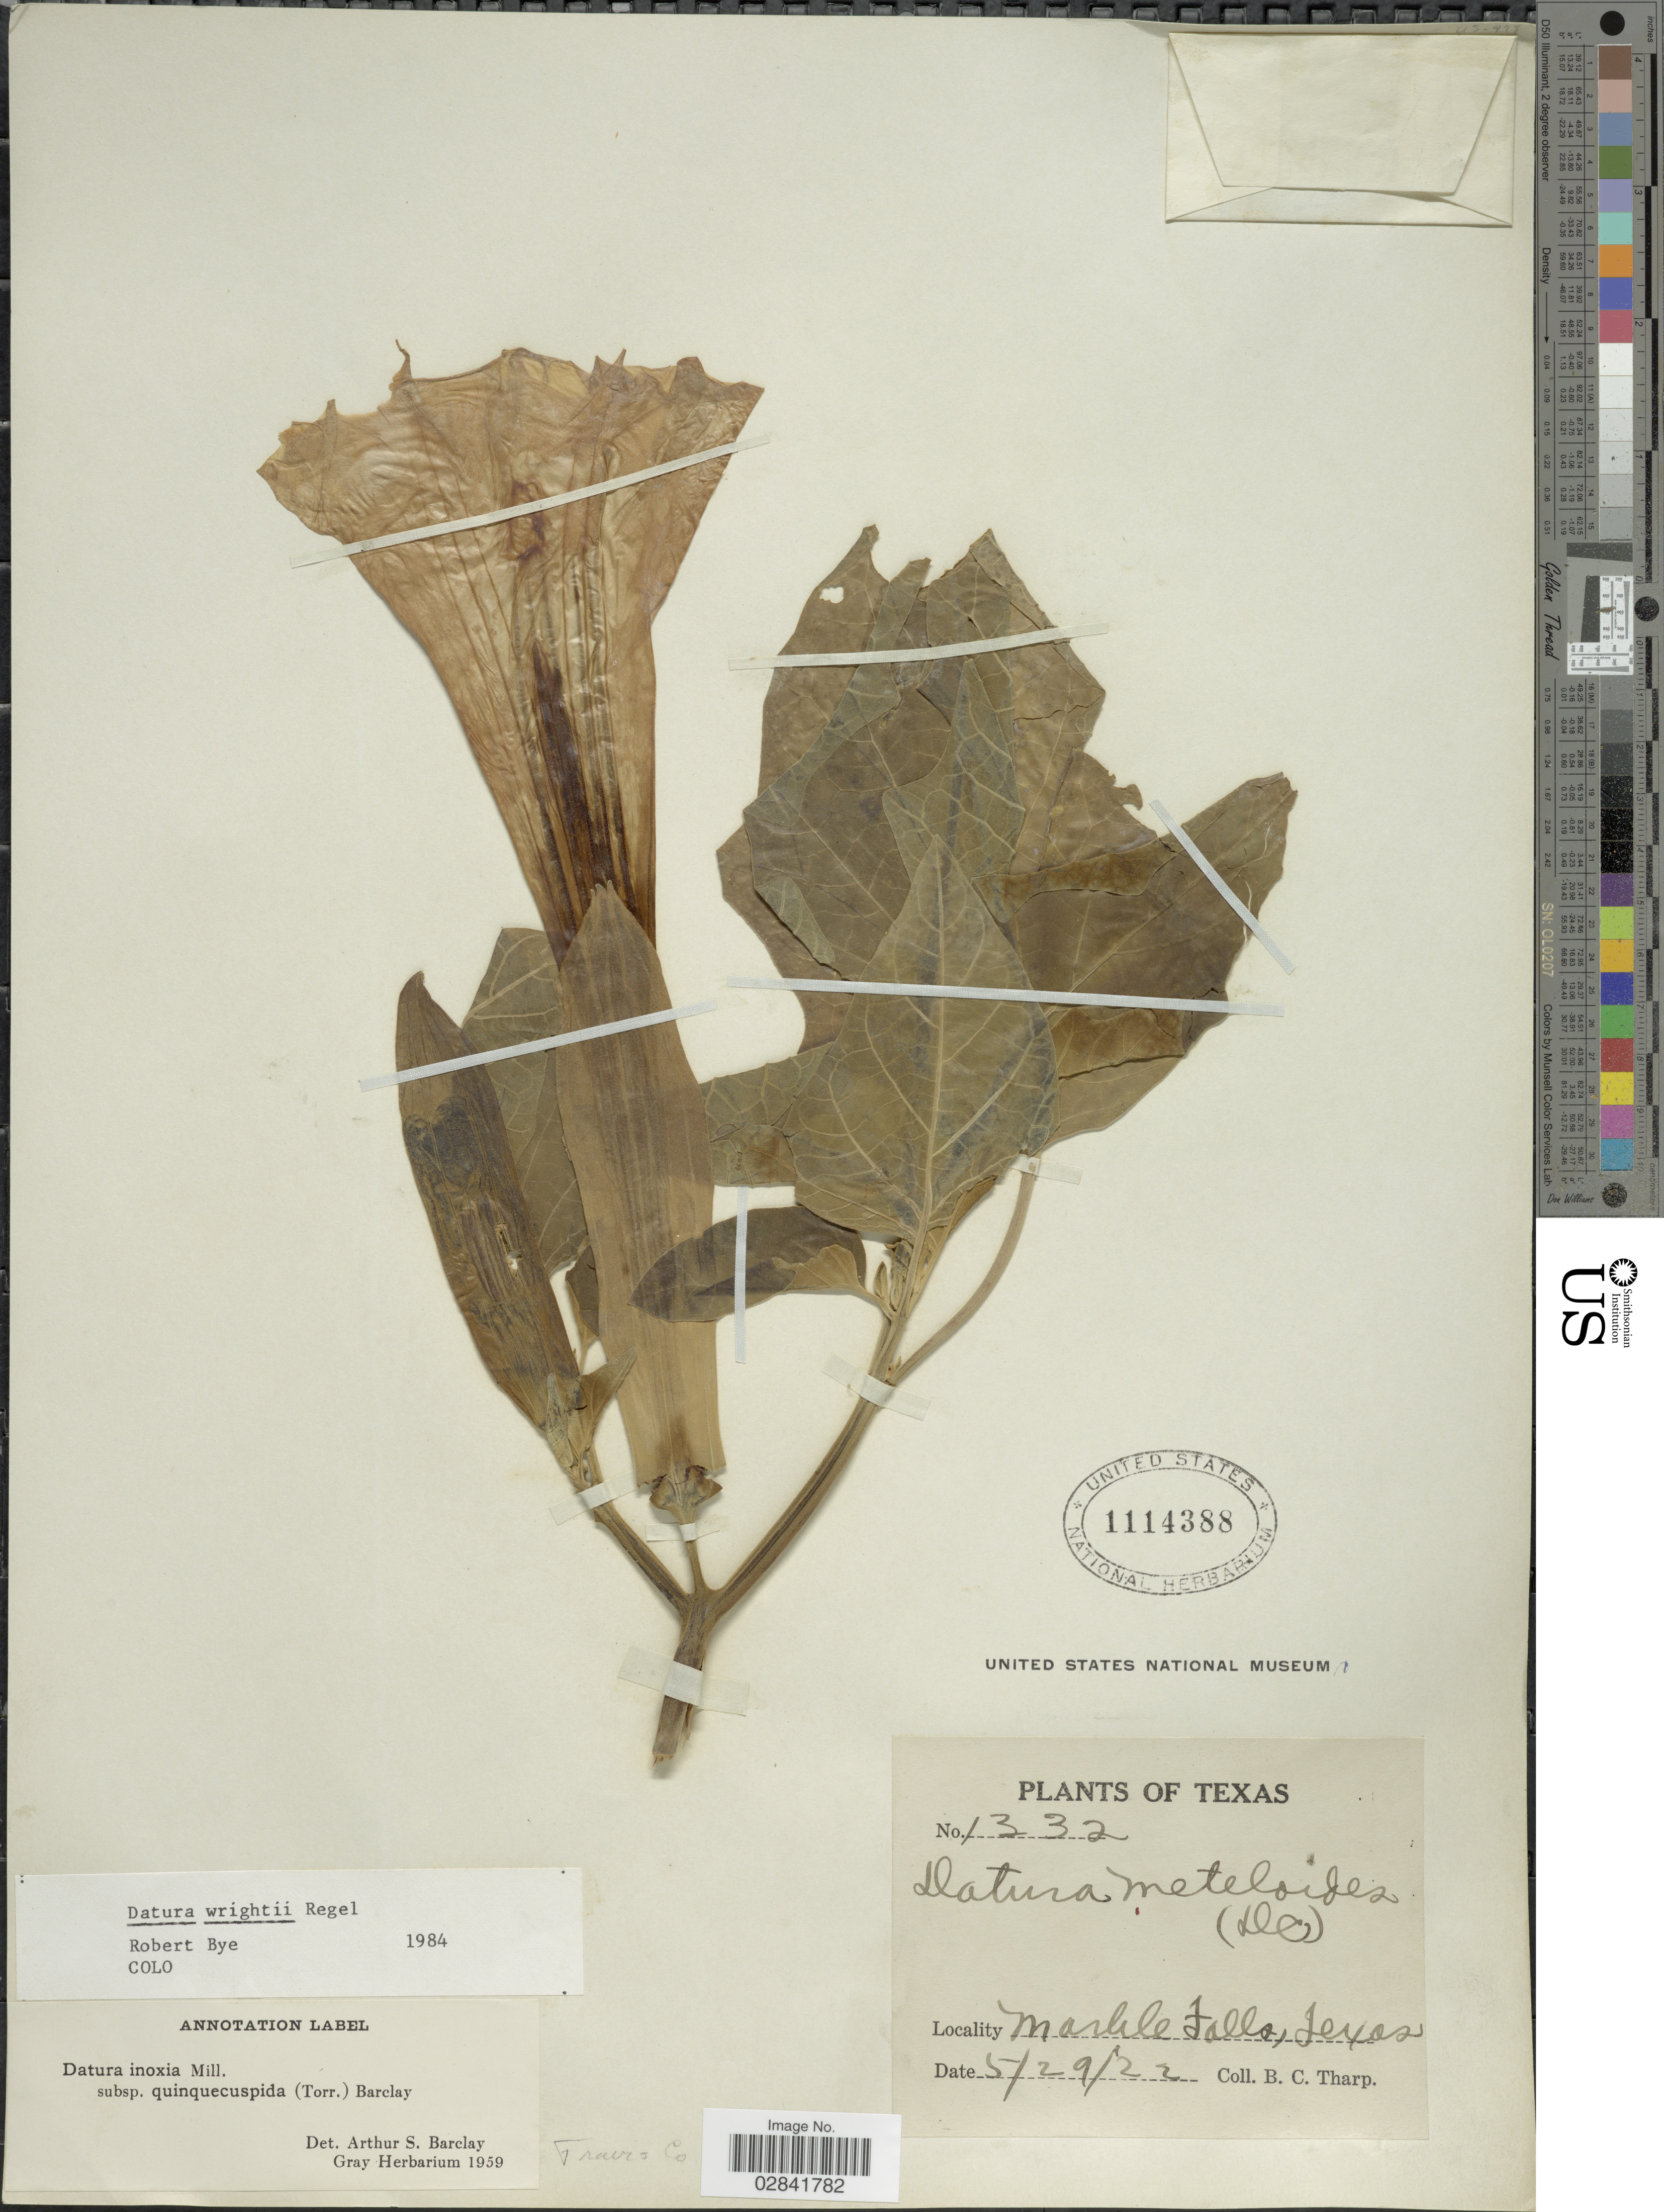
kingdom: Plantae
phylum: Tracheophyta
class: Magnoliopsida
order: Solanales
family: Solanaceae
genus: Datura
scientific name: Datura wrightii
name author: Regel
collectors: B. C. Tharp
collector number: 1332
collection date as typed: Transcribed d/m/y: 29/5/22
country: United States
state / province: Texas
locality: Marble Falls.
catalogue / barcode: US 1114388